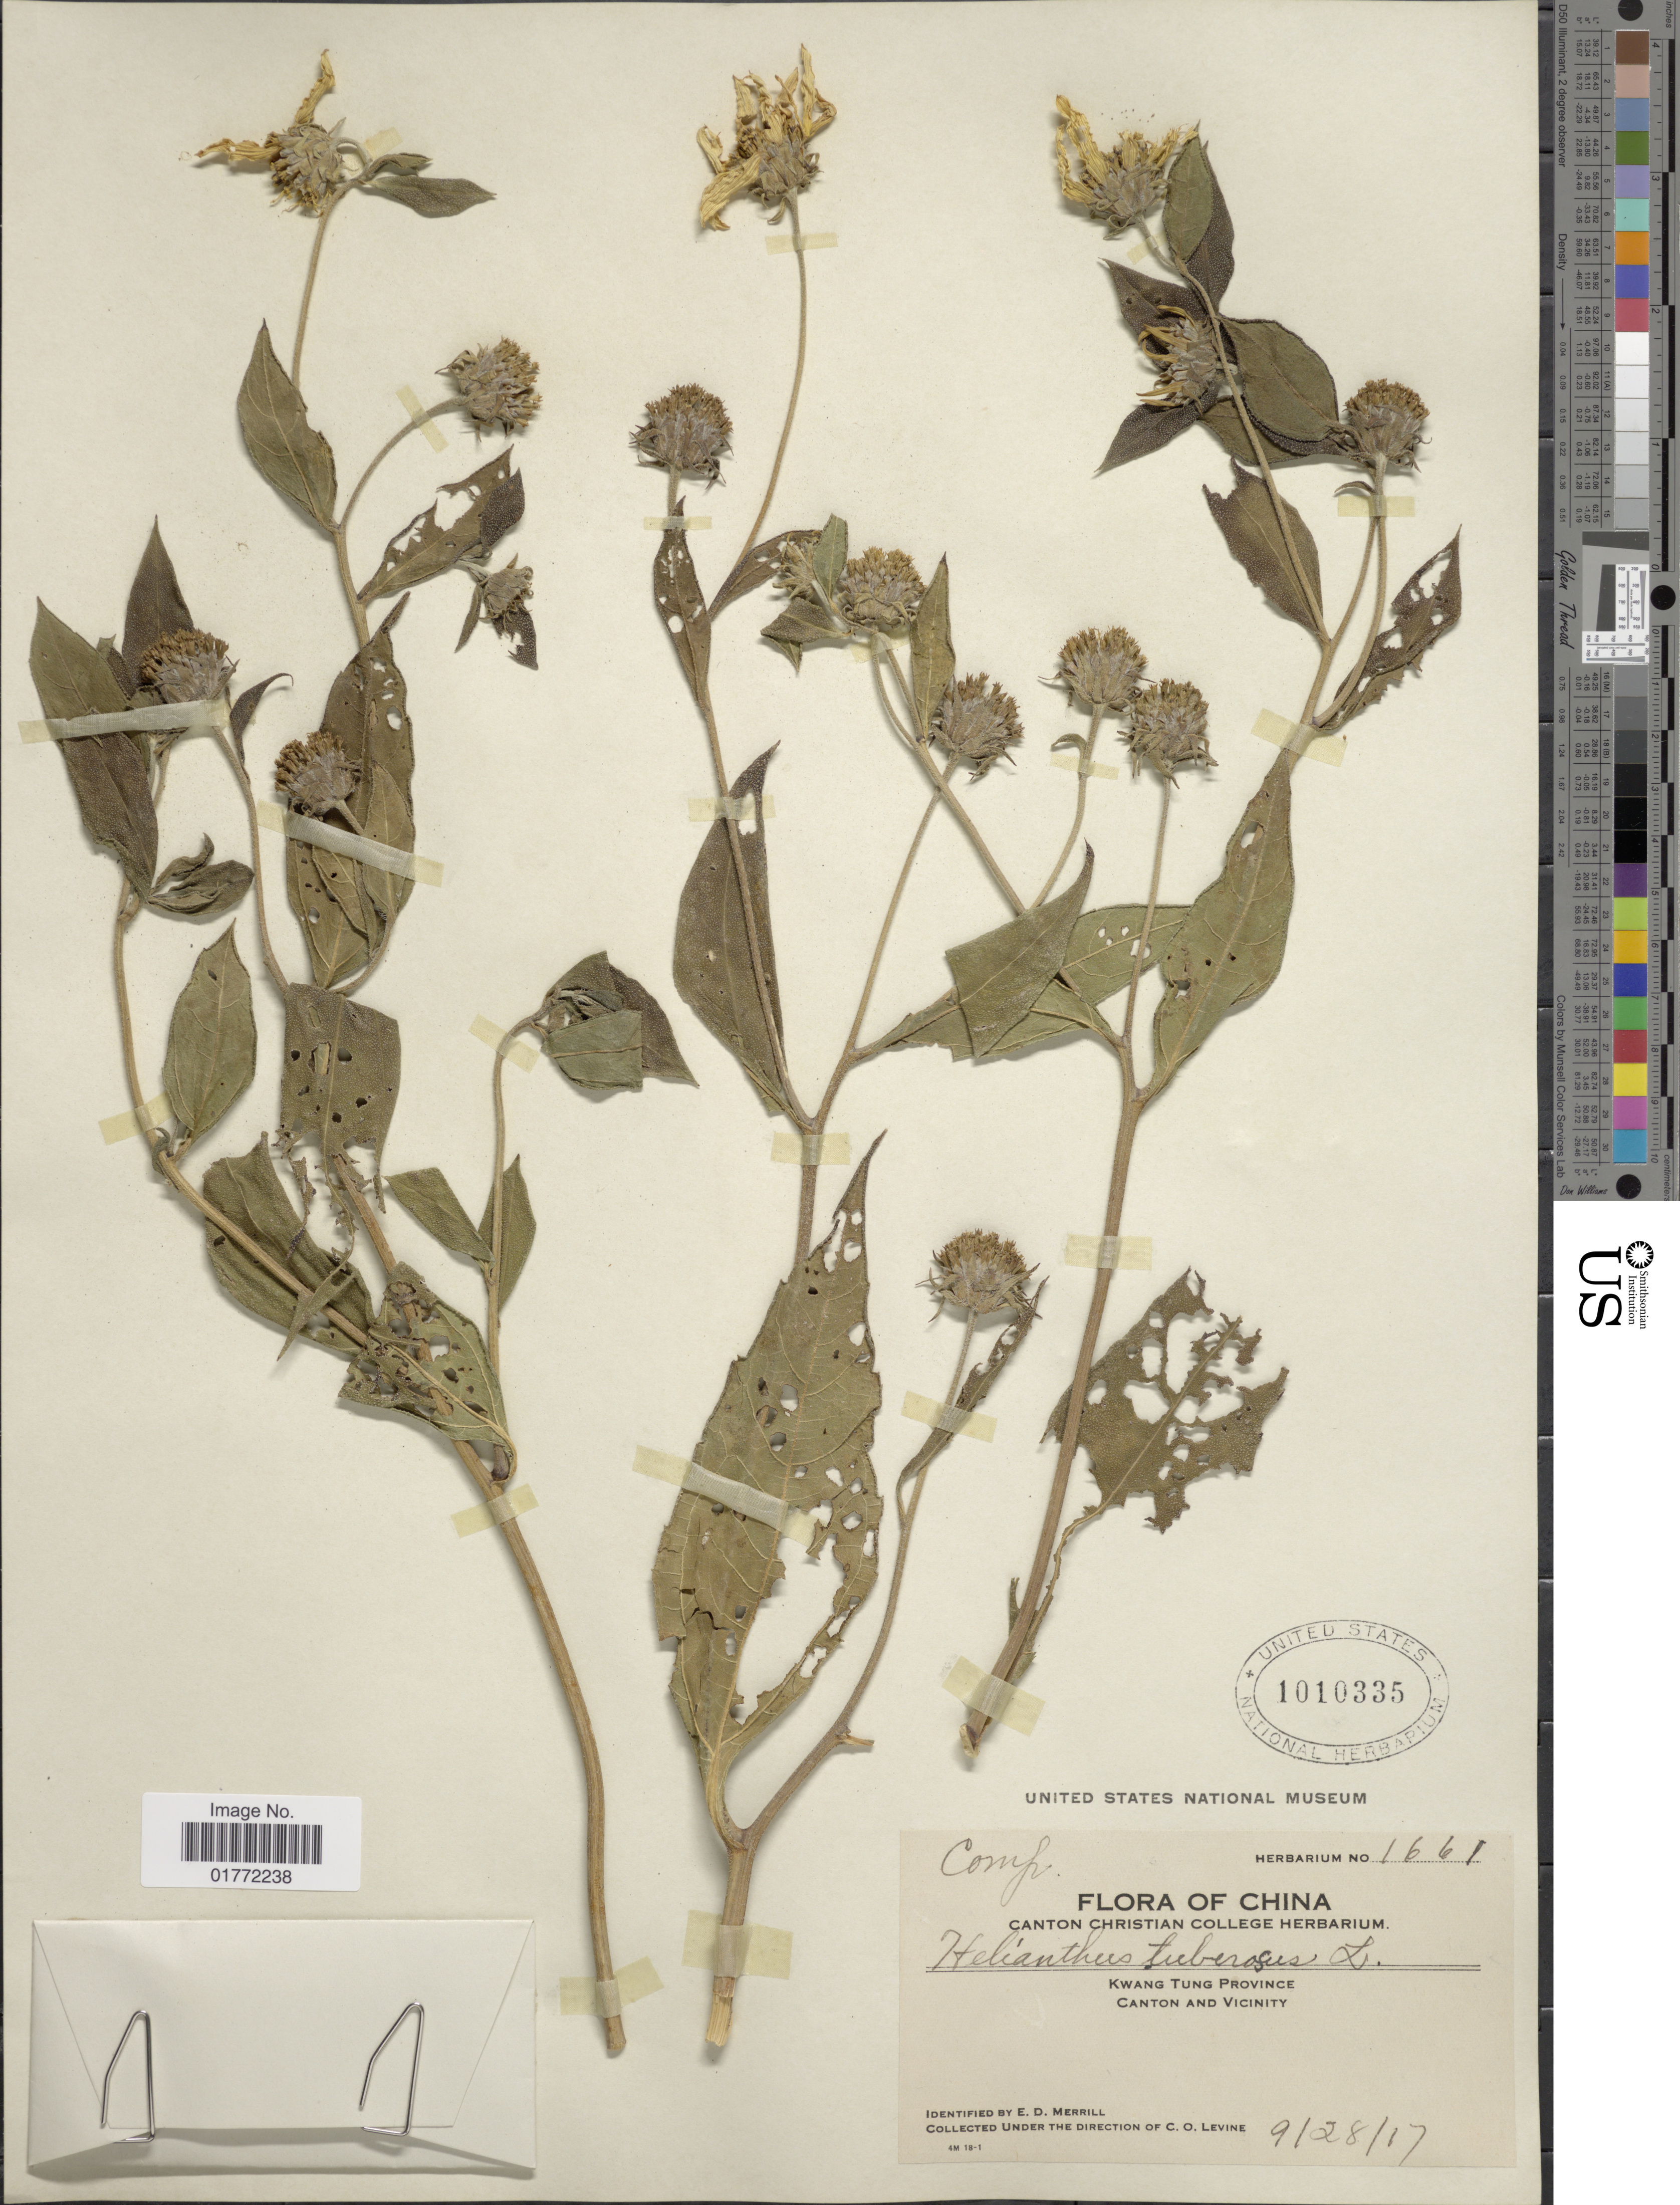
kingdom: Plantae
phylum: Tracheophyta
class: Magnoliopsida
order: Asterales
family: Asteraceae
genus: Helianthus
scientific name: Helianthus tuberosus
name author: L.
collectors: C. O. Levine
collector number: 1661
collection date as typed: Transcribed d/m/y: 28/9/17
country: China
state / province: Guangdong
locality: Kwang Tung Province, Canton and Vicinity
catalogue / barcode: US 1010335